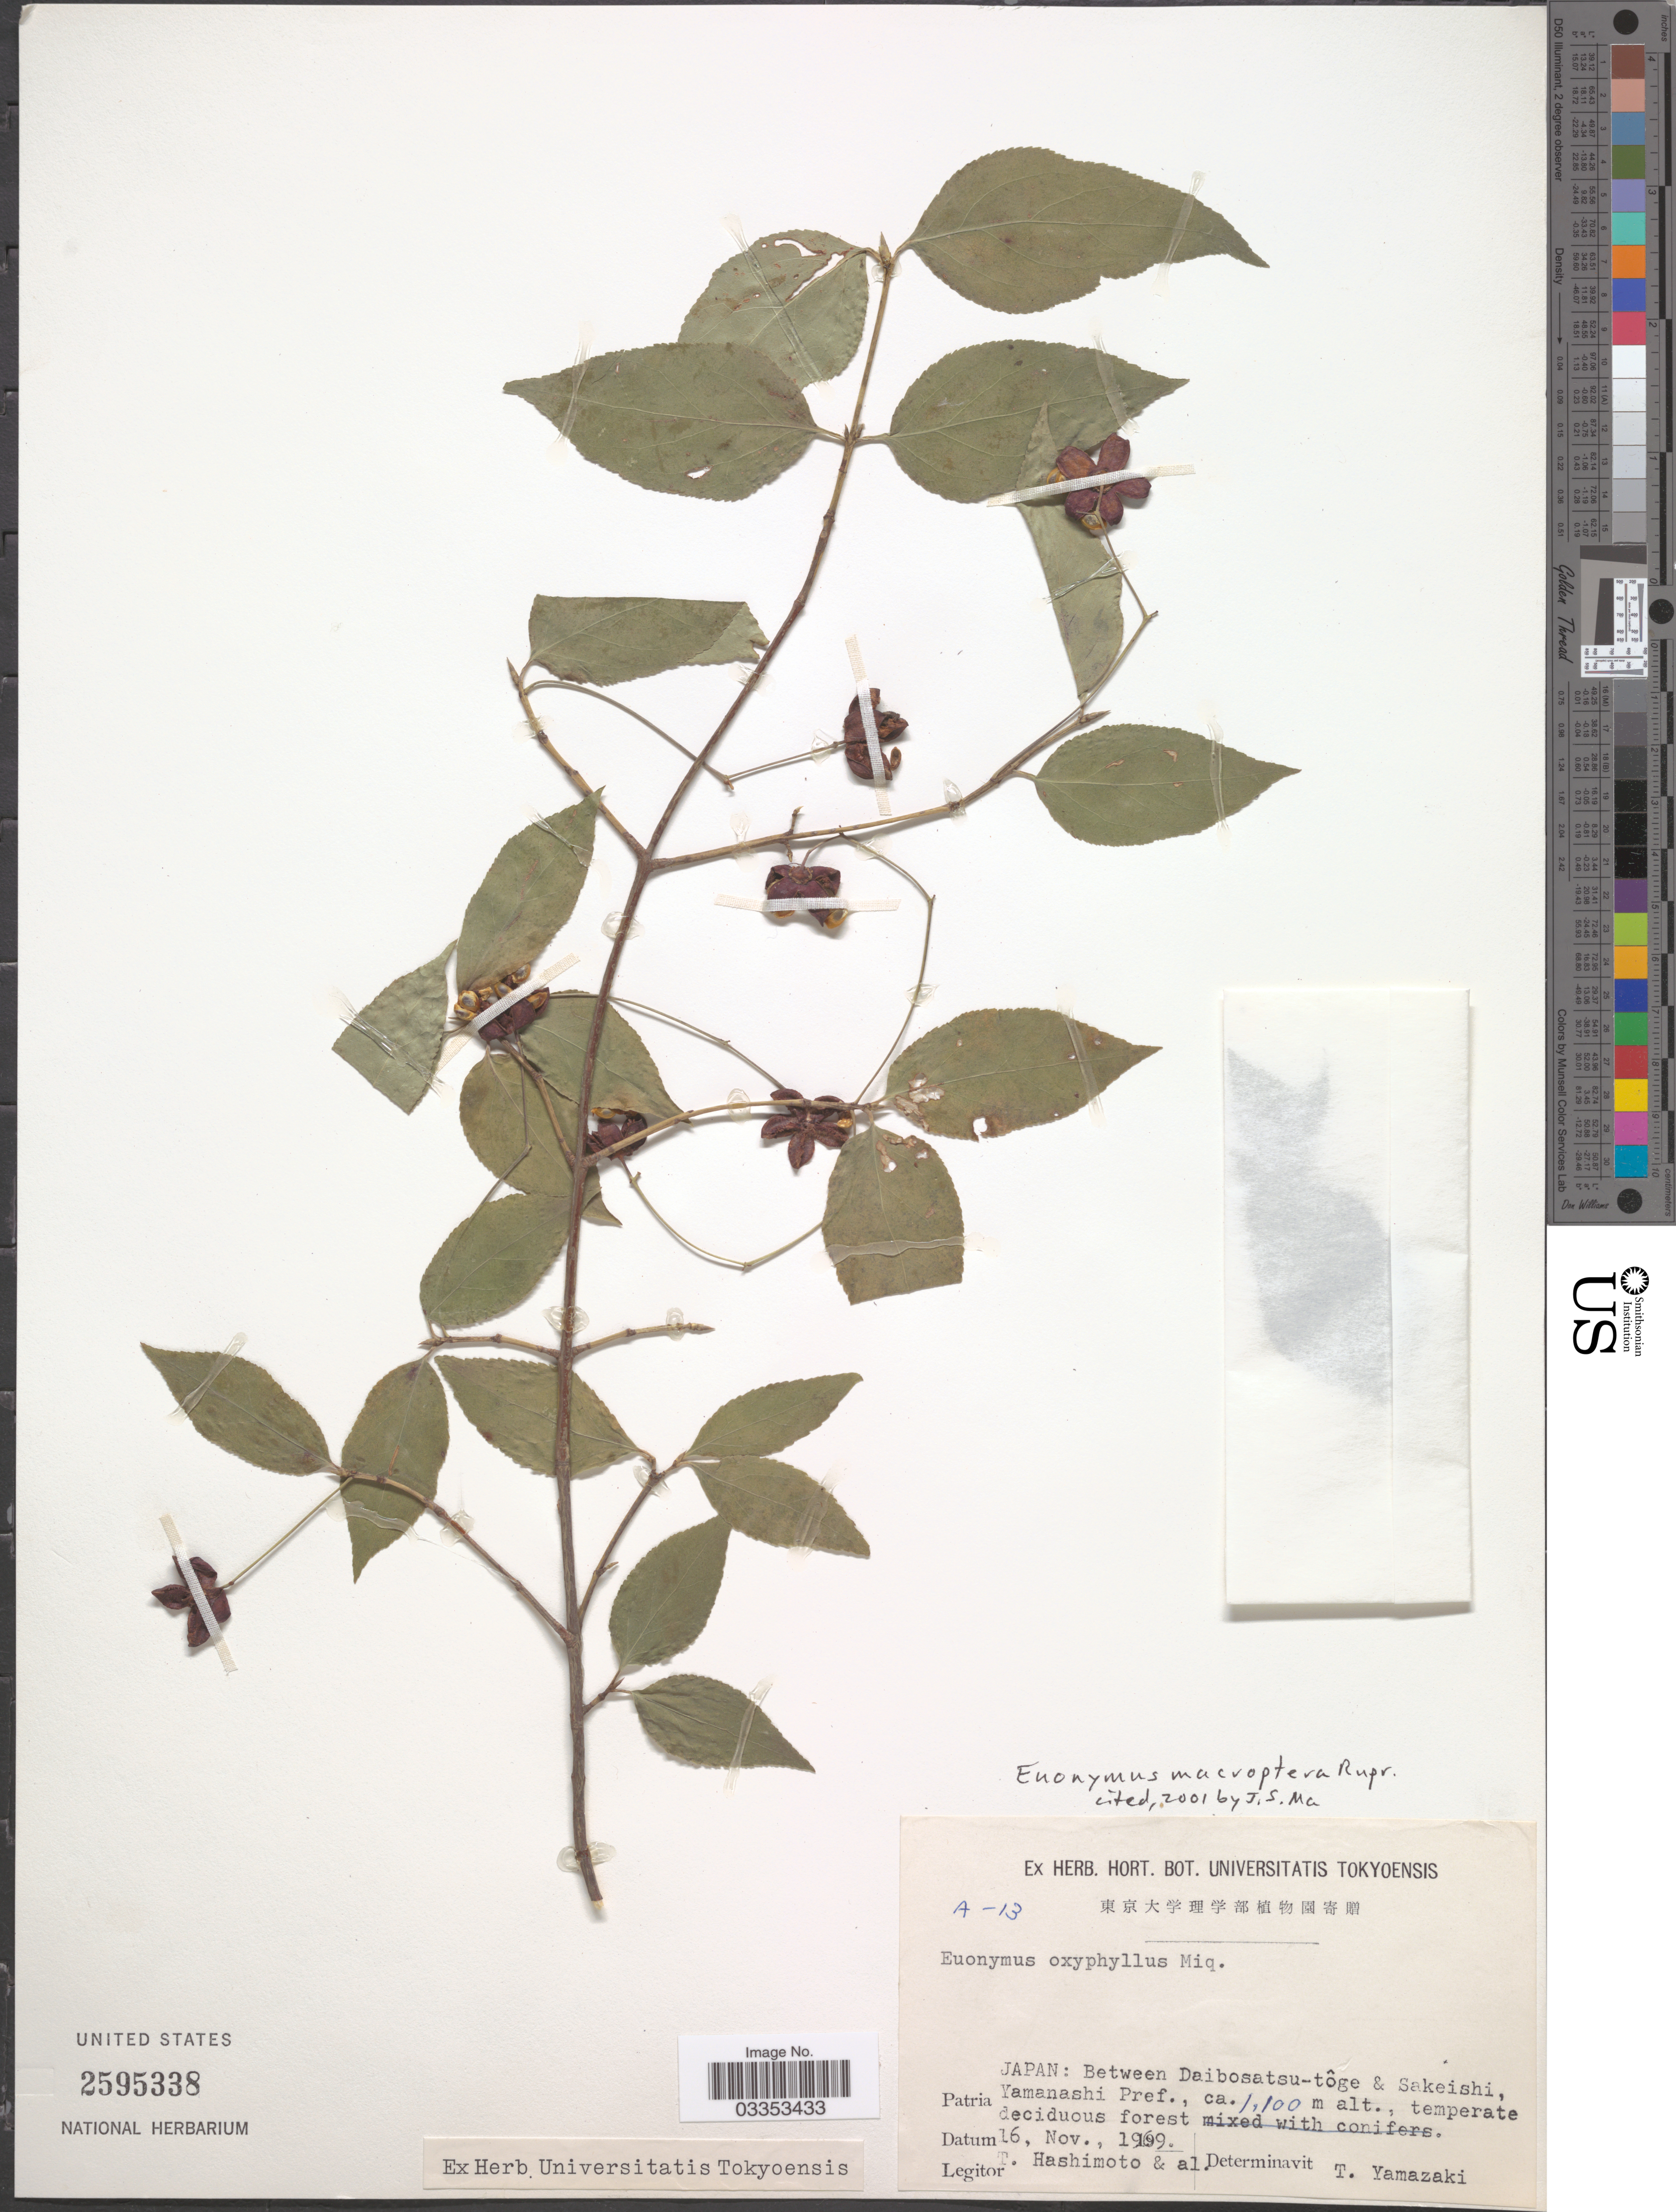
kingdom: Plantae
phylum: Tracheophyta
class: Magnoliopsida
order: Celastrales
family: Celastraceae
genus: Euonymus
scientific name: Euonymus macropterus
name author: Rupr.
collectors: T. Hashimoto & T. Yamazaki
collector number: A-13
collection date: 1969-11-16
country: Japan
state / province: Yamanasi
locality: Between Daibosatsu-tôgo & Sakeishi, Yamanashi Pref.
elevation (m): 1100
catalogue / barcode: US 2595338